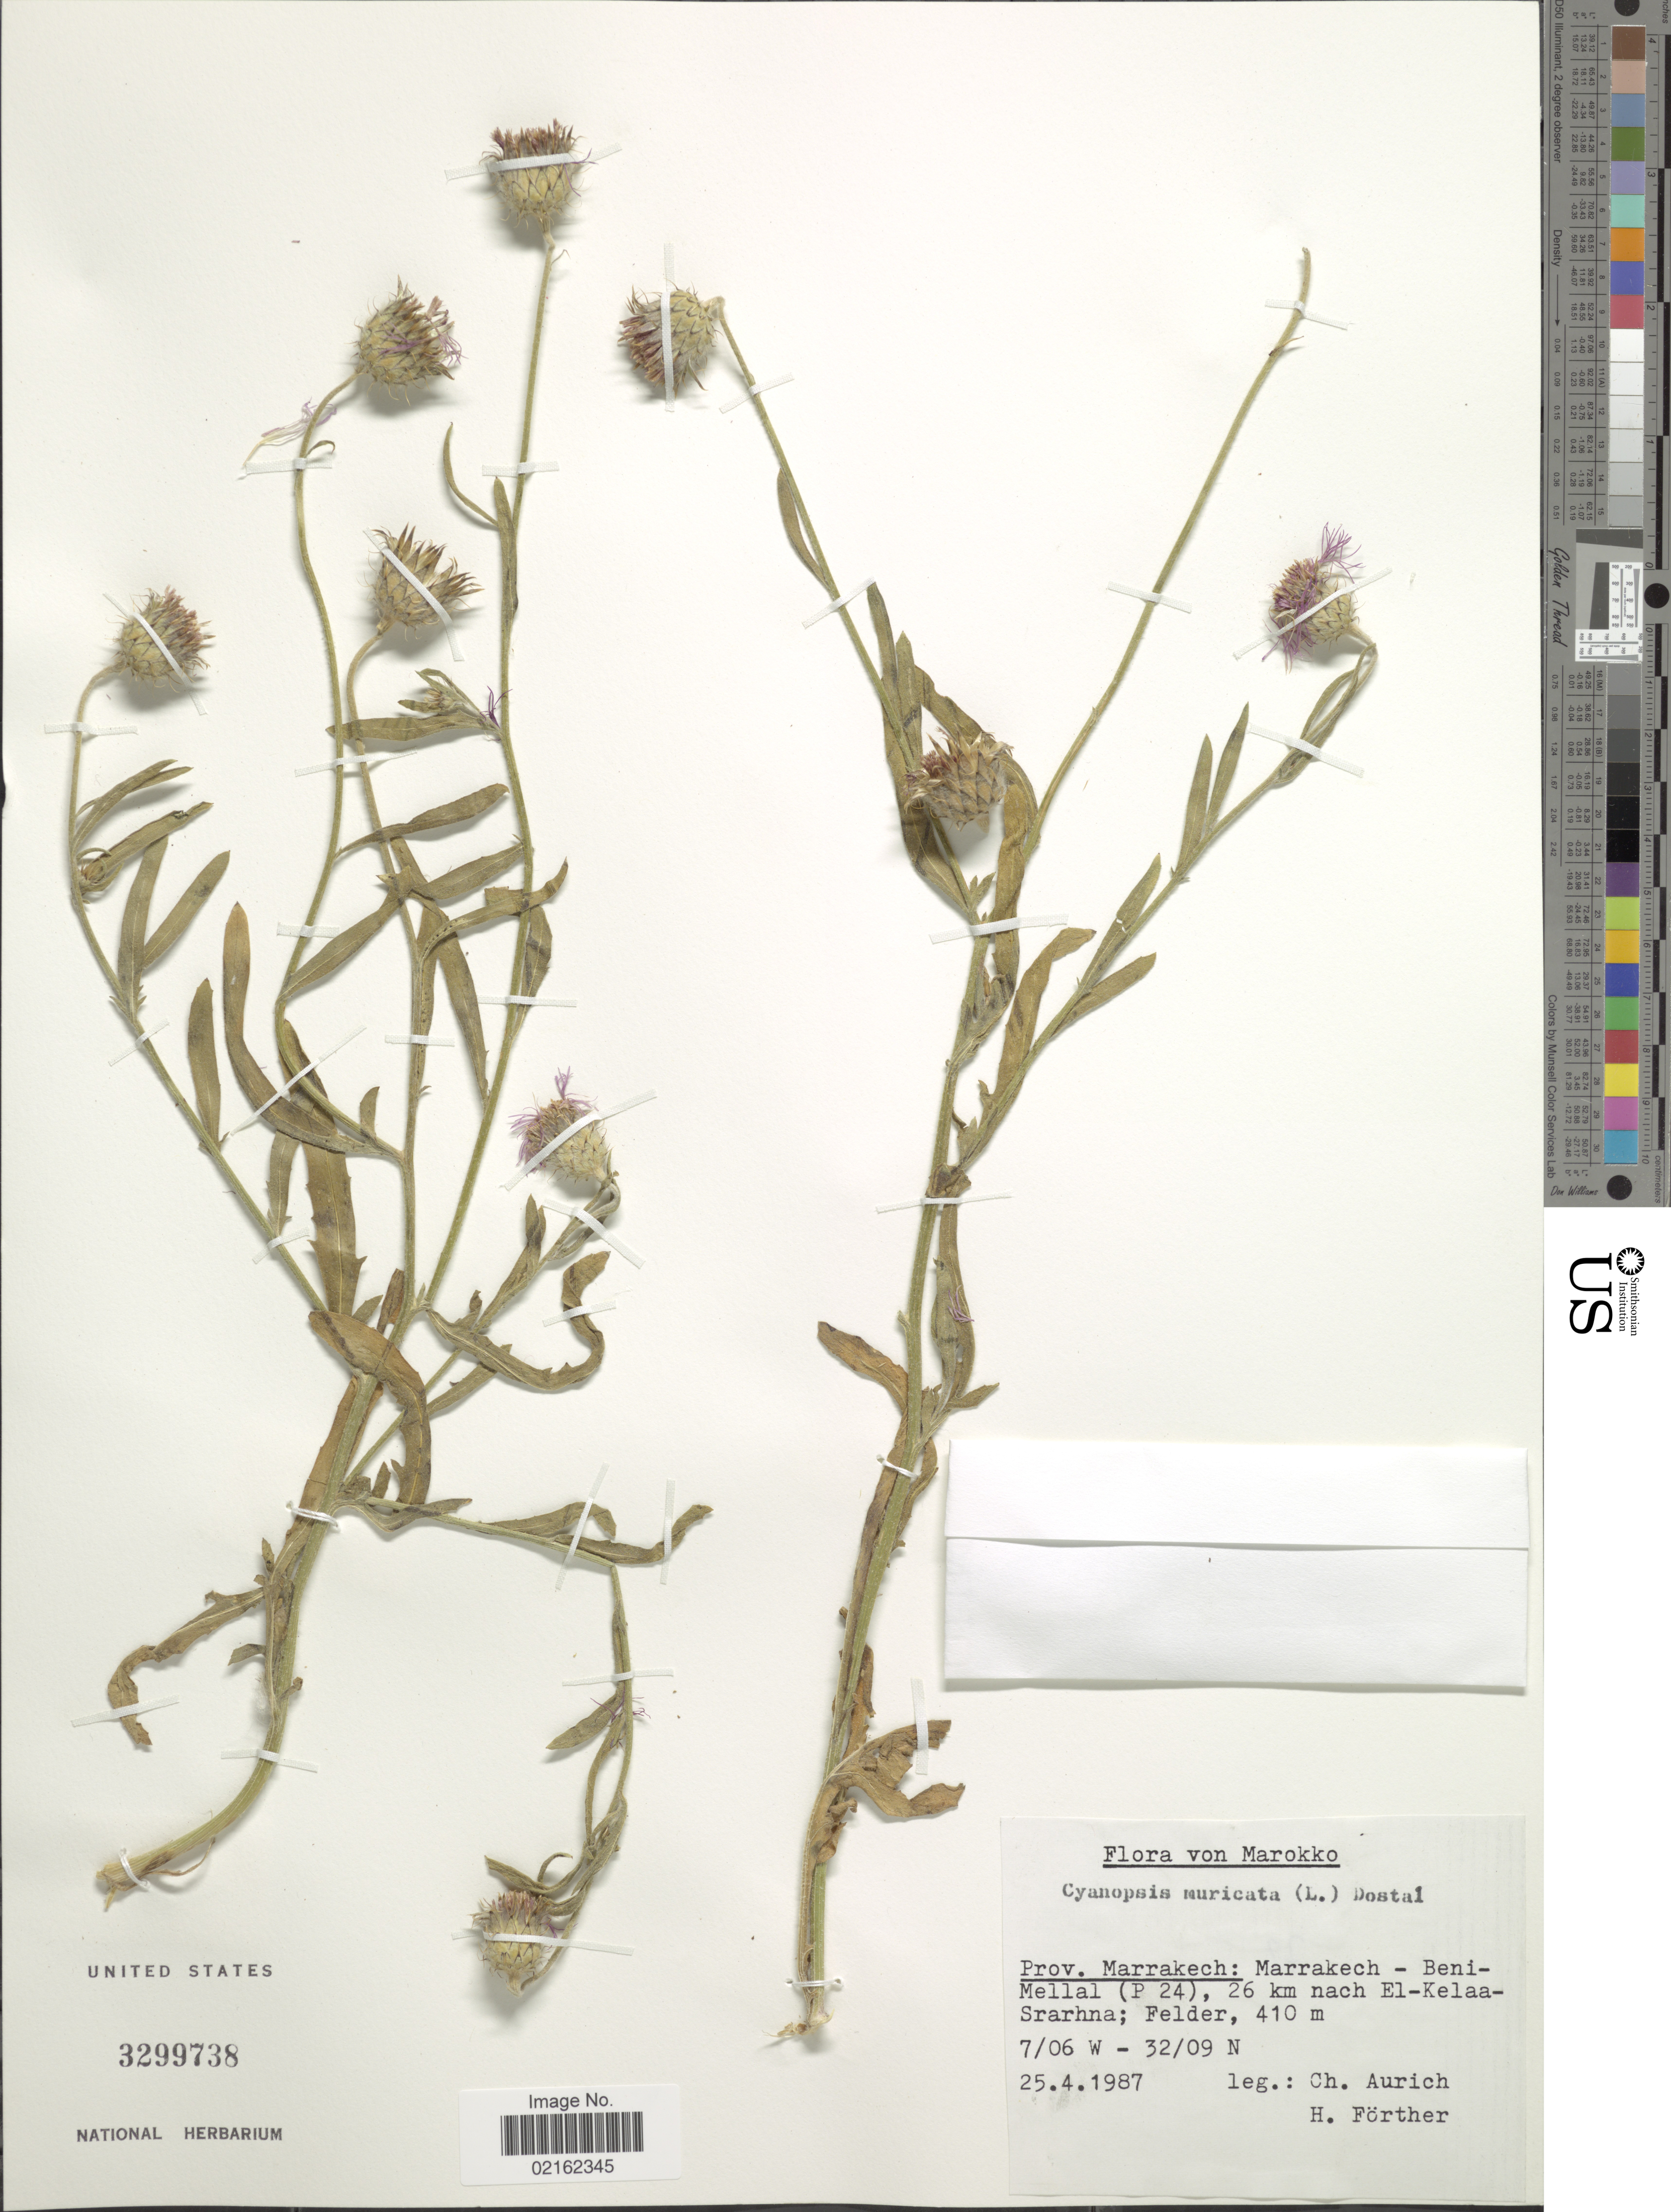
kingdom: Plantae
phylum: Tracheophyta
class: Magnoliopsida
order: Asterales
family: Asteraceae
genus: Volutaria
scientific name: Volutaria muricata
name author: (L.) Maire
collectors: C. Aurich & H. Förther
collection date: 1987-04-25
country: Morocco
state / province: Marrakech-Tensift-Al Haouz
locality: Marrakech-Beni-Mellal (P 24), 26 km nach El-Kela-Srarhna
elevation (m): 410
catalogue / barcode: US 3299738